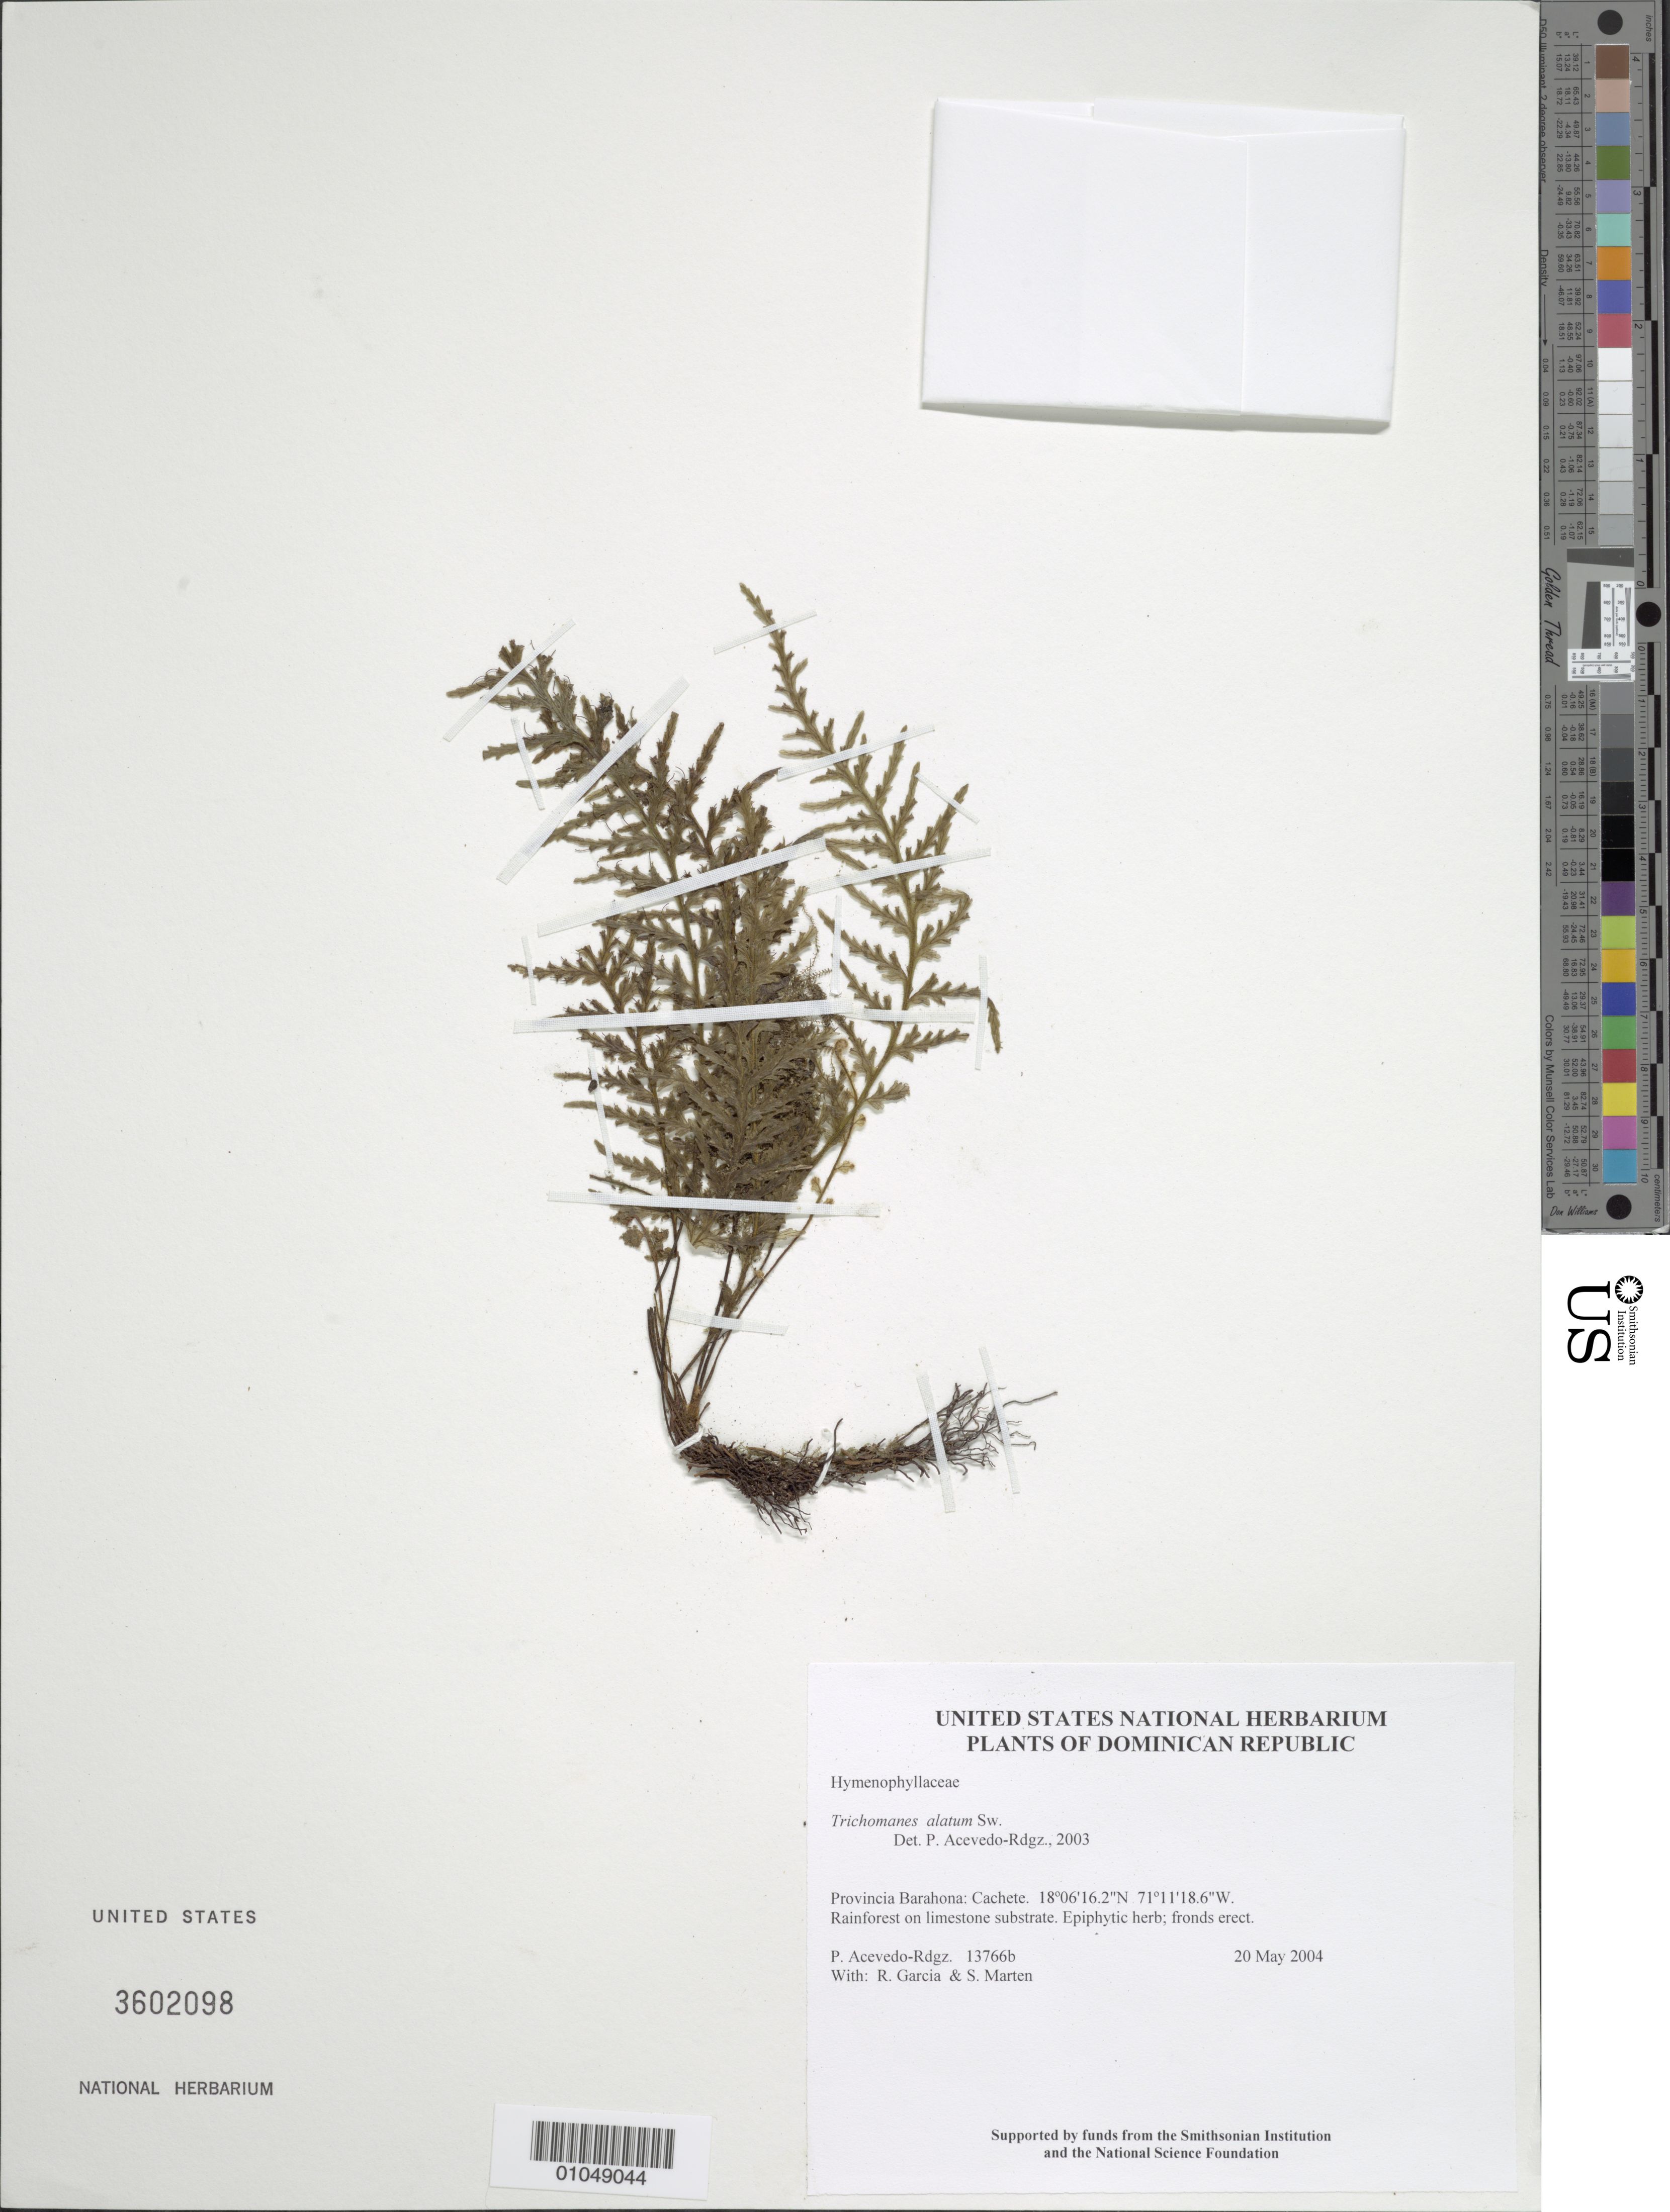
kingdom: Plantae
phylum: Tracheophyta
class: Polypodiopsida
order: Hymenophyllales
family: Hymenophyllaceae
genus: Trichomanes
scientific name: Trichomanes alatum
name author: Sw.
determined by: Acevedo-Rodríguez, P., (BOT), Smithsonian Institution - National Museum of Natural History (UNITED STATES)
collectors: P. Acevedo-Rodr., R. G. García & S. Marten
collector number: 13766b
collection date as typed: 20 May 2004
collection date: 2004-05-20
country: Dominican Republic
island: Hispaniola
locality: Provincia Barahona: Cachete.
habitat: Rainforest on limestone substrate.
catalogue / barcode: US 3602098